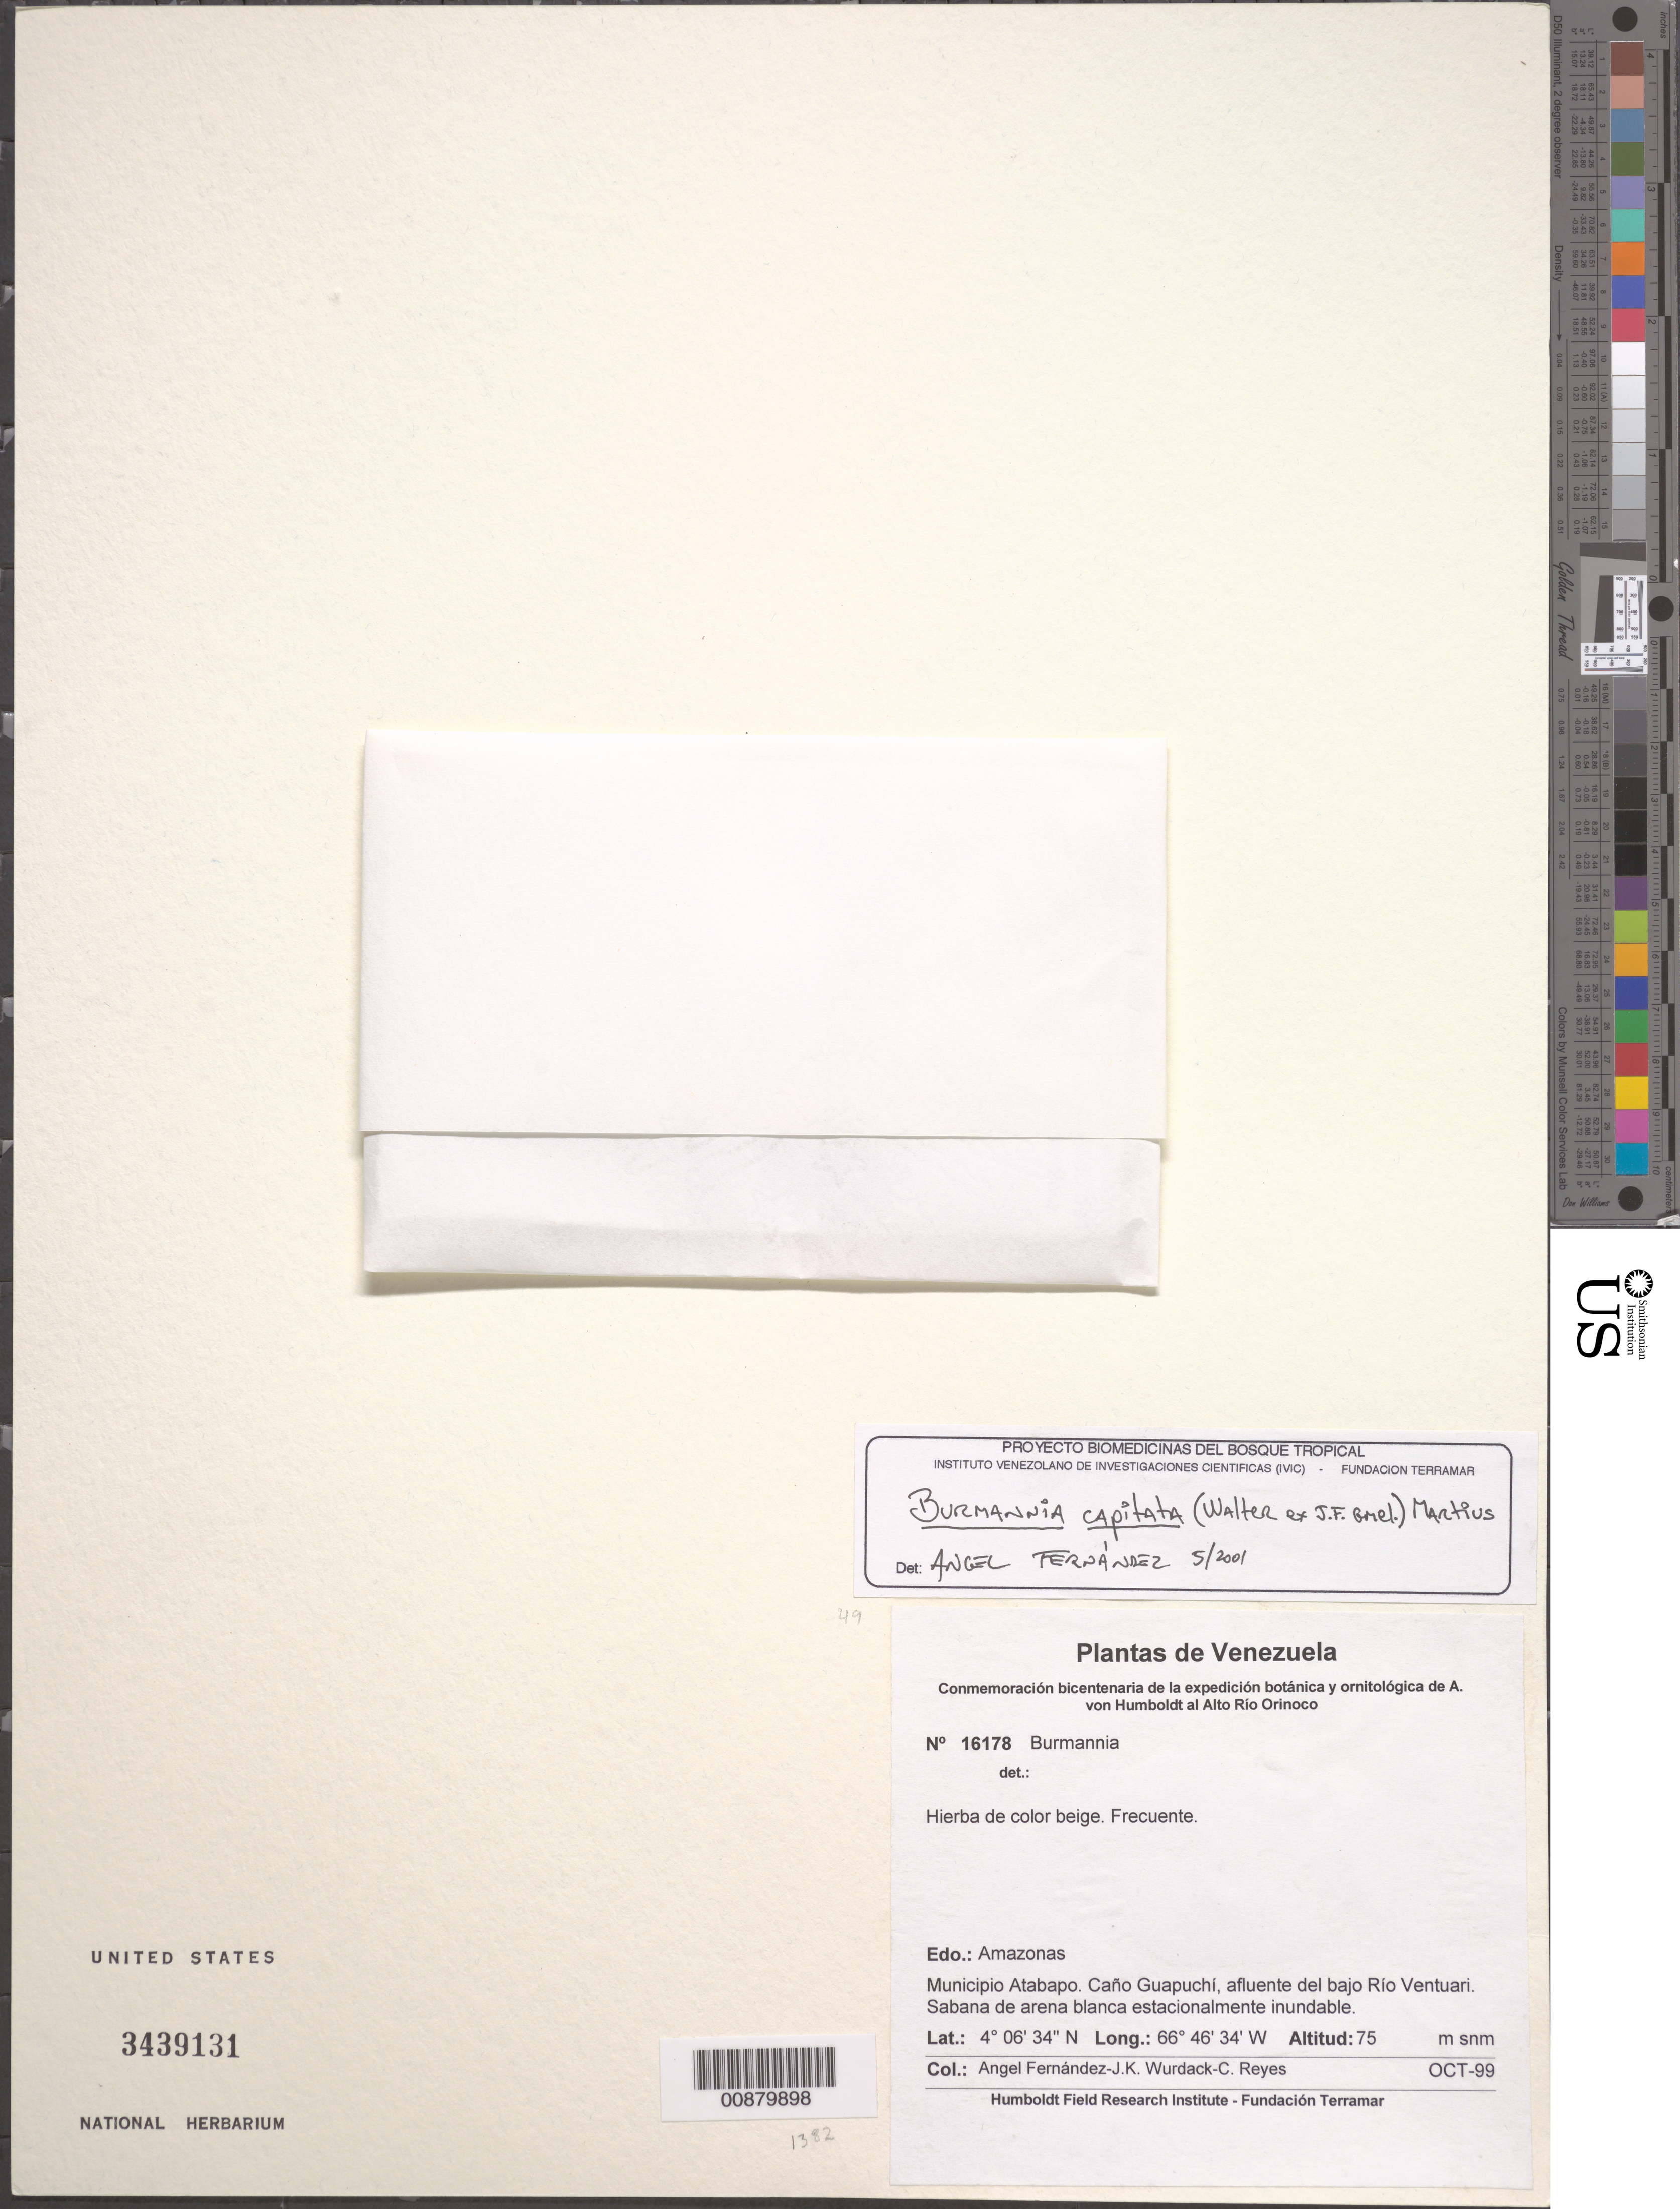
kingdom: Plantae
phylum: Tracheophyta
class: Liliopsida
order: Dioscoreales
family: Burmanniaceae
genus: Burmannia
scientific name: Burmannia capitata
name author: (Walter ex J.F. Gmel.) Mart.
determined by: Fernández, A.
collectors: A. Fernández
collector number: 16178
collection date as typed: Oct-99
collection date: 1999-10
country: Venezuela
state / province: Amazonas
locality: Mun. Atabapo, Caño Guapuchi, affluente del bajo Río Ventuari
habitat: Seasonally flooded white sand savanna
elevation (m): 75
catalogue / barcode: US 3439131